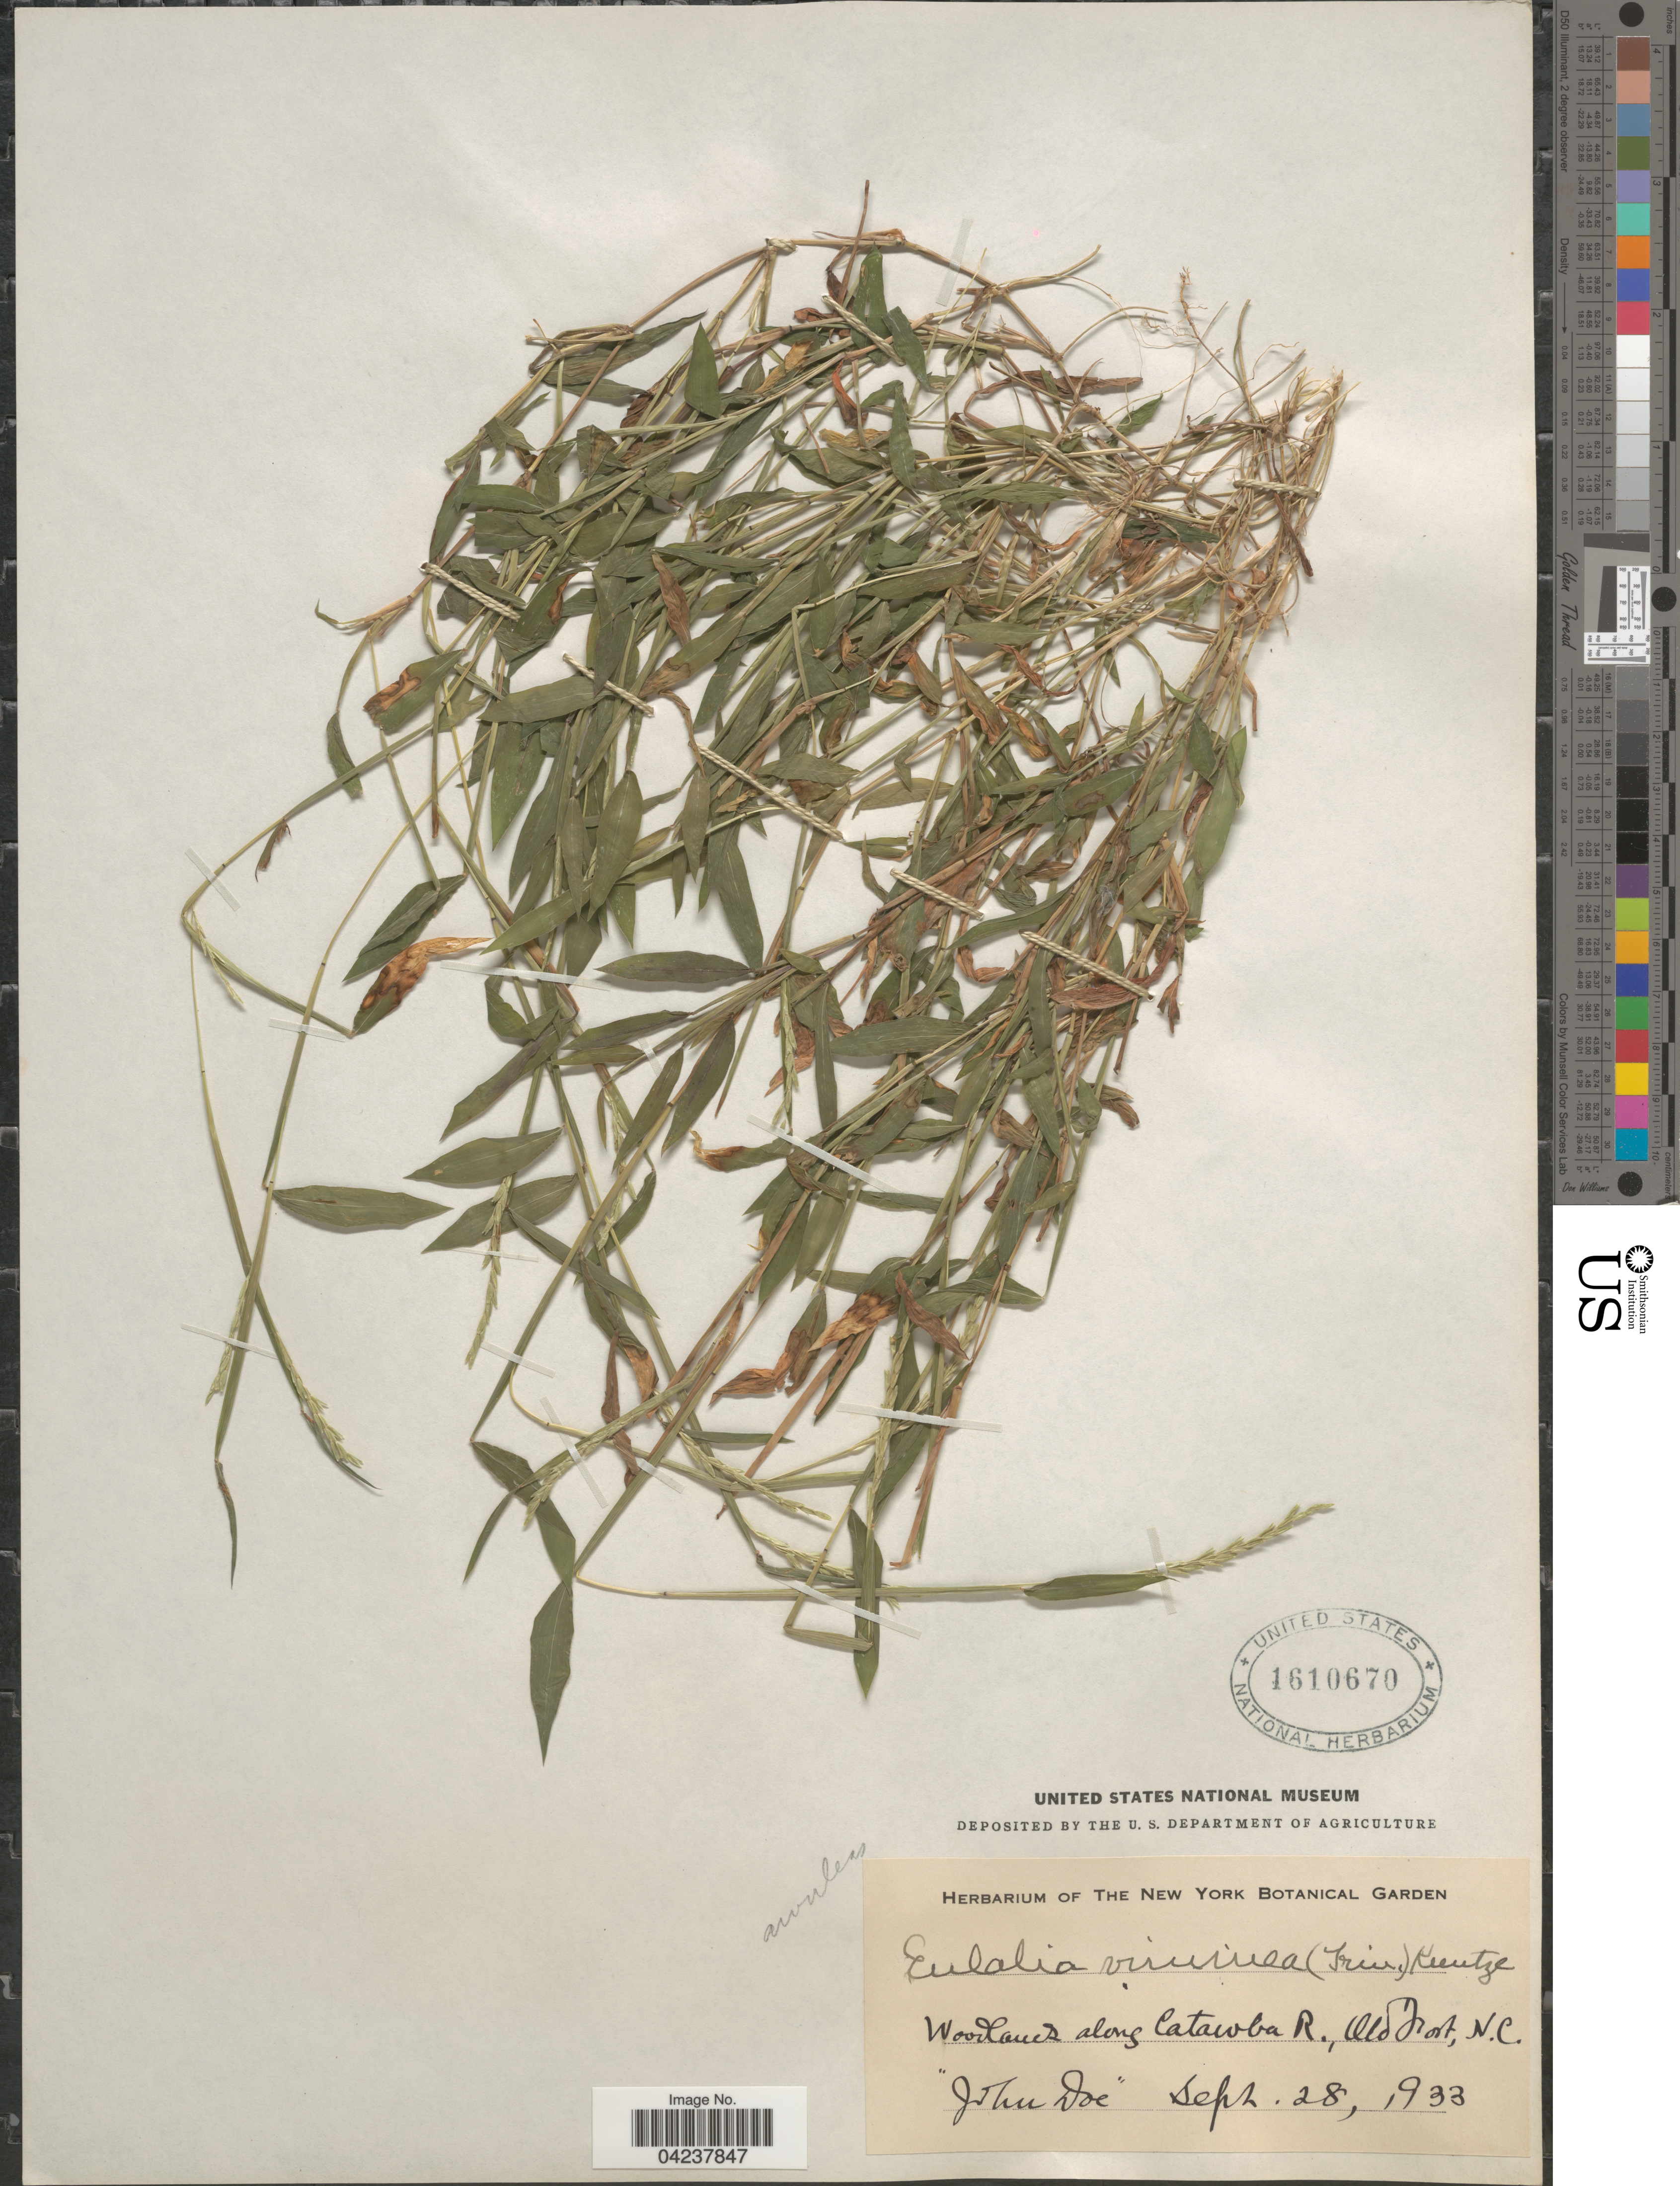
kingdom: Plantae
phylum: Tracheophyta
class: Liliopsida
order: Poales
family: Poaceae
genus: Microstegium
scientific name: Microstegium vimineum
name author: (Trin.) A. Camus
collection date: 1933-09-28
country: United States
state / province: North Carolina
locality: Woodlands along Catawba R., Old Fort.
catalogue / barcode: US 1610670